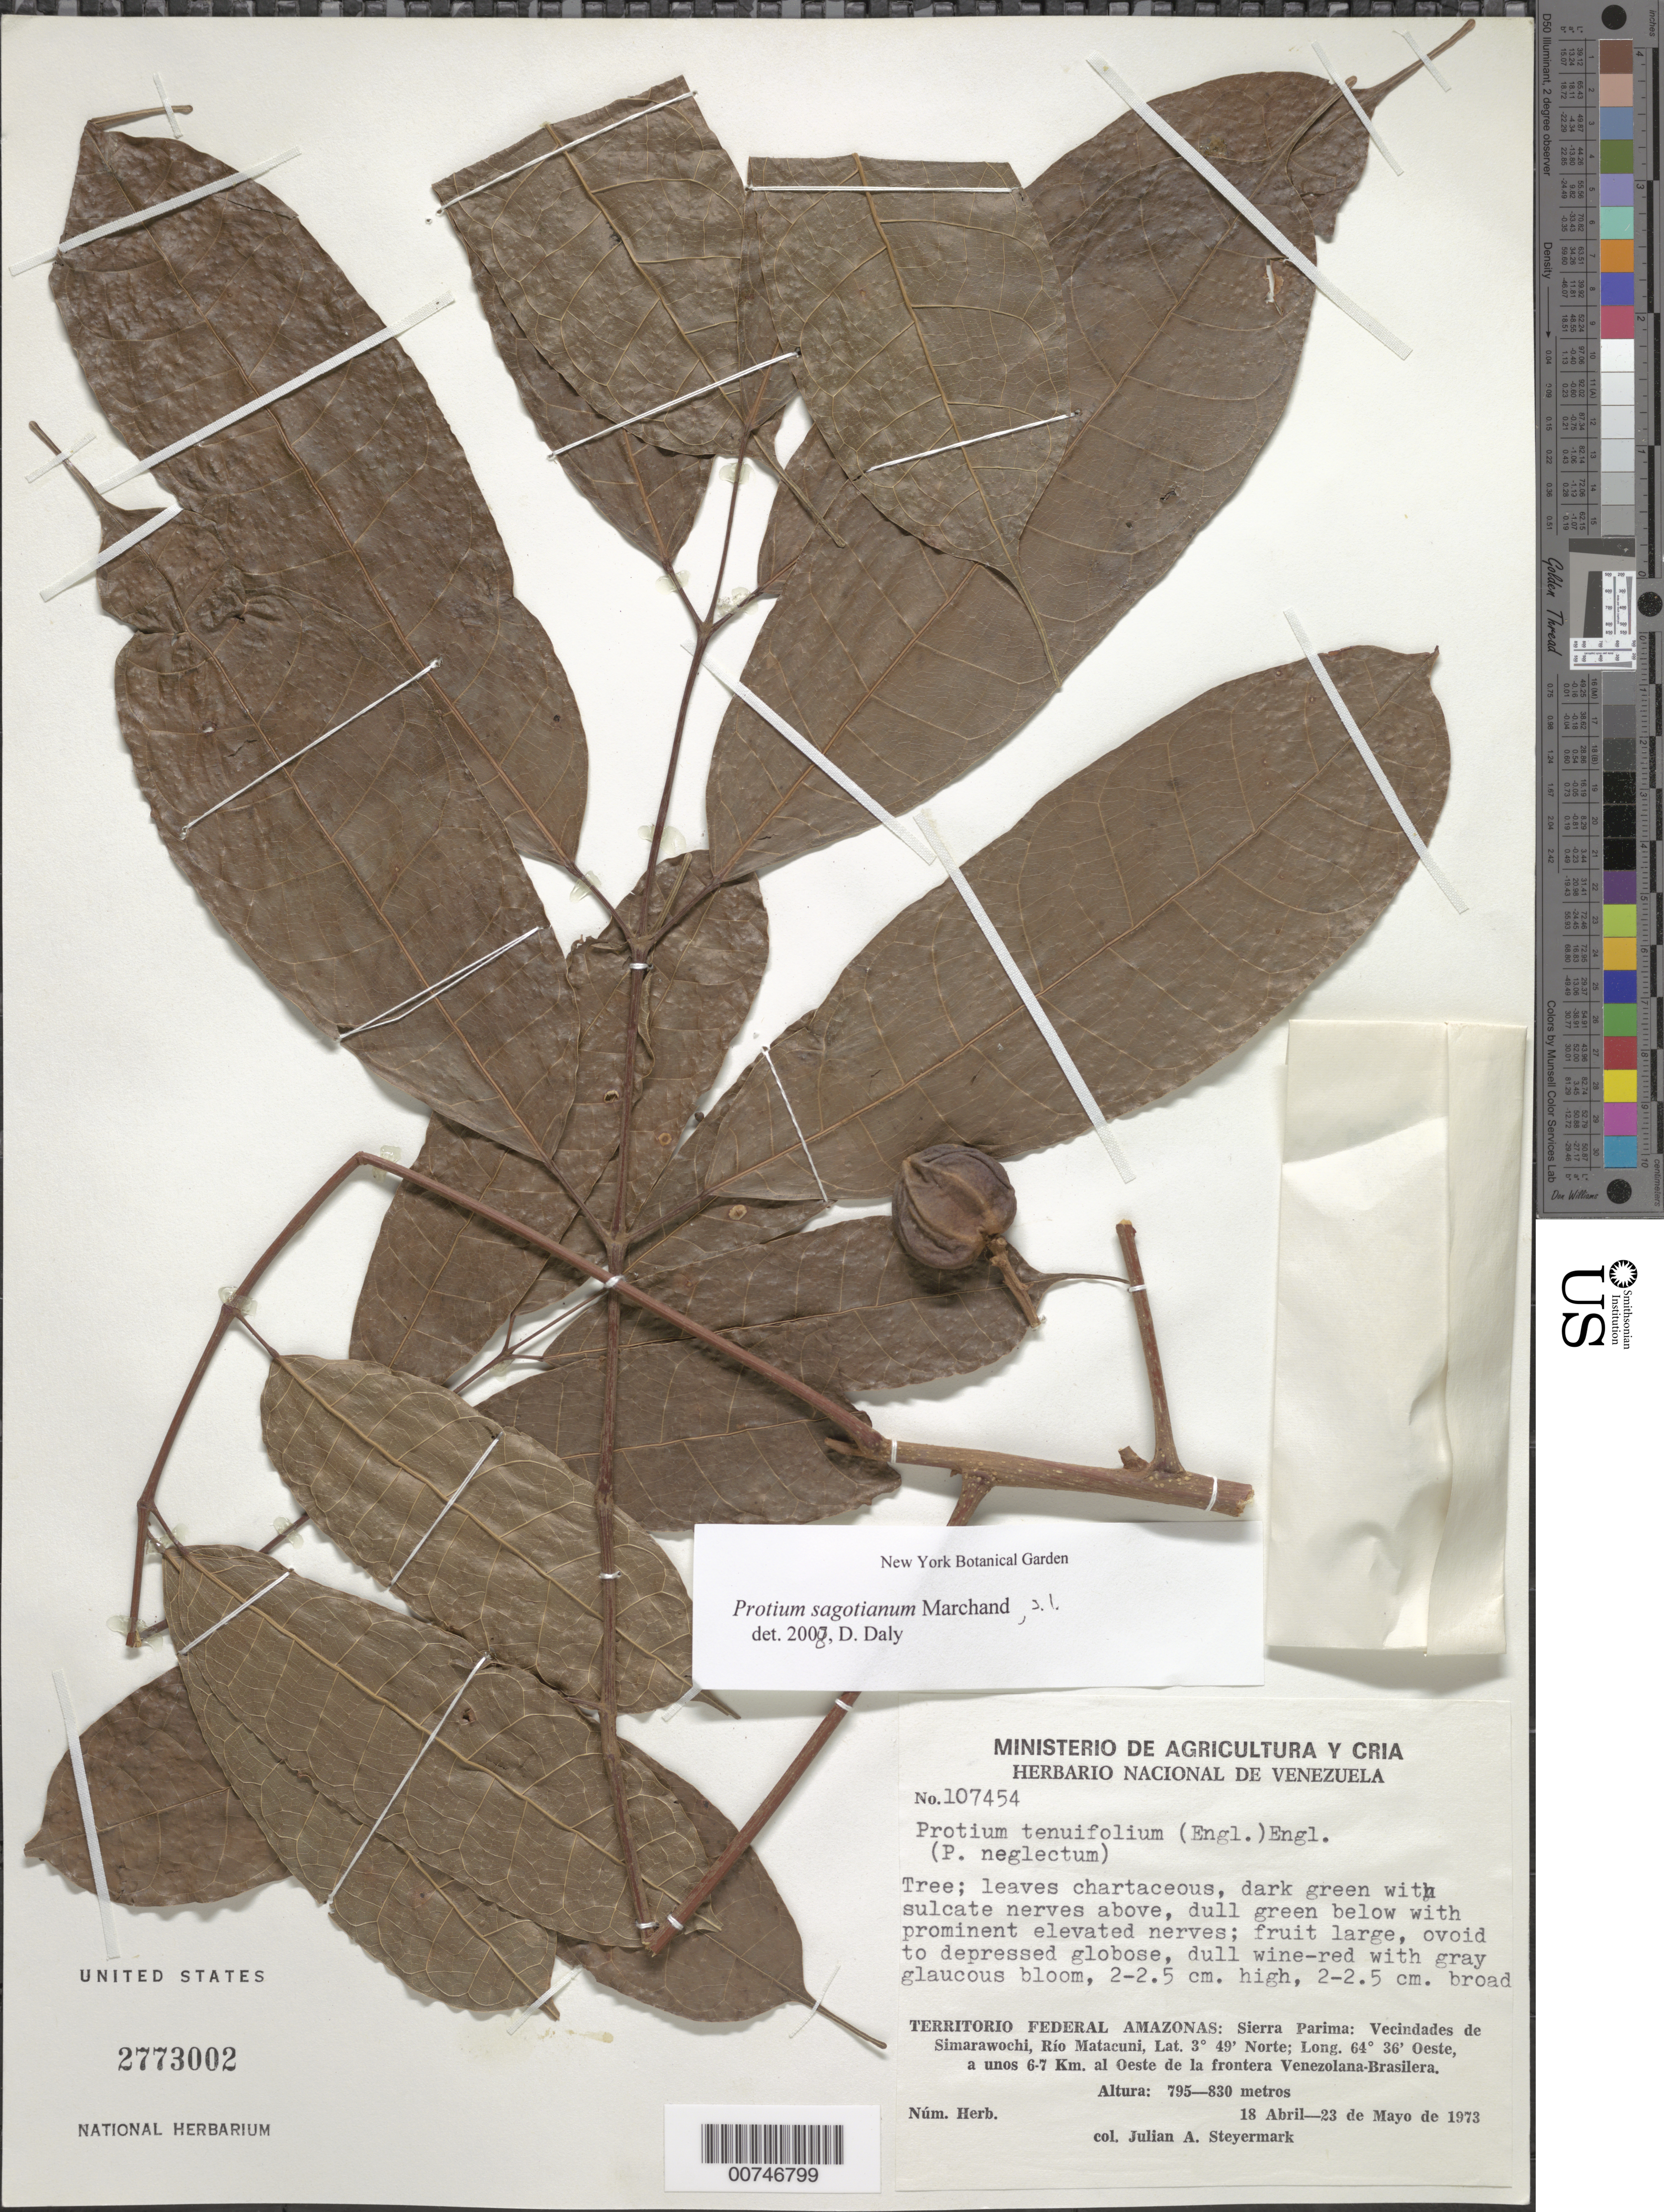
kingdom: Plantae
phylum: Tracheophyta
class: Magnoliopsida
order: Sapindales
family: Burseraceae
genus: Protium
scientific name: Protium sagotianum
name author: Marchand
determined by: Daly, D. C.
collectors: J. Steyermark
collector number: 107454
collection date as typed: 18-Apr-73 to 23-May-73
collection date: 1973-04-18/1973-05-23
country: Venezuela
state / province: Amazonas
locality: Sierra Parima; vec de Simarawochi, Río Matacuni, a unos 6-7 km al oeste de la frontera Venezolana-Brasilera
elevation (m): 795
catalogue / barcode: US 2773002